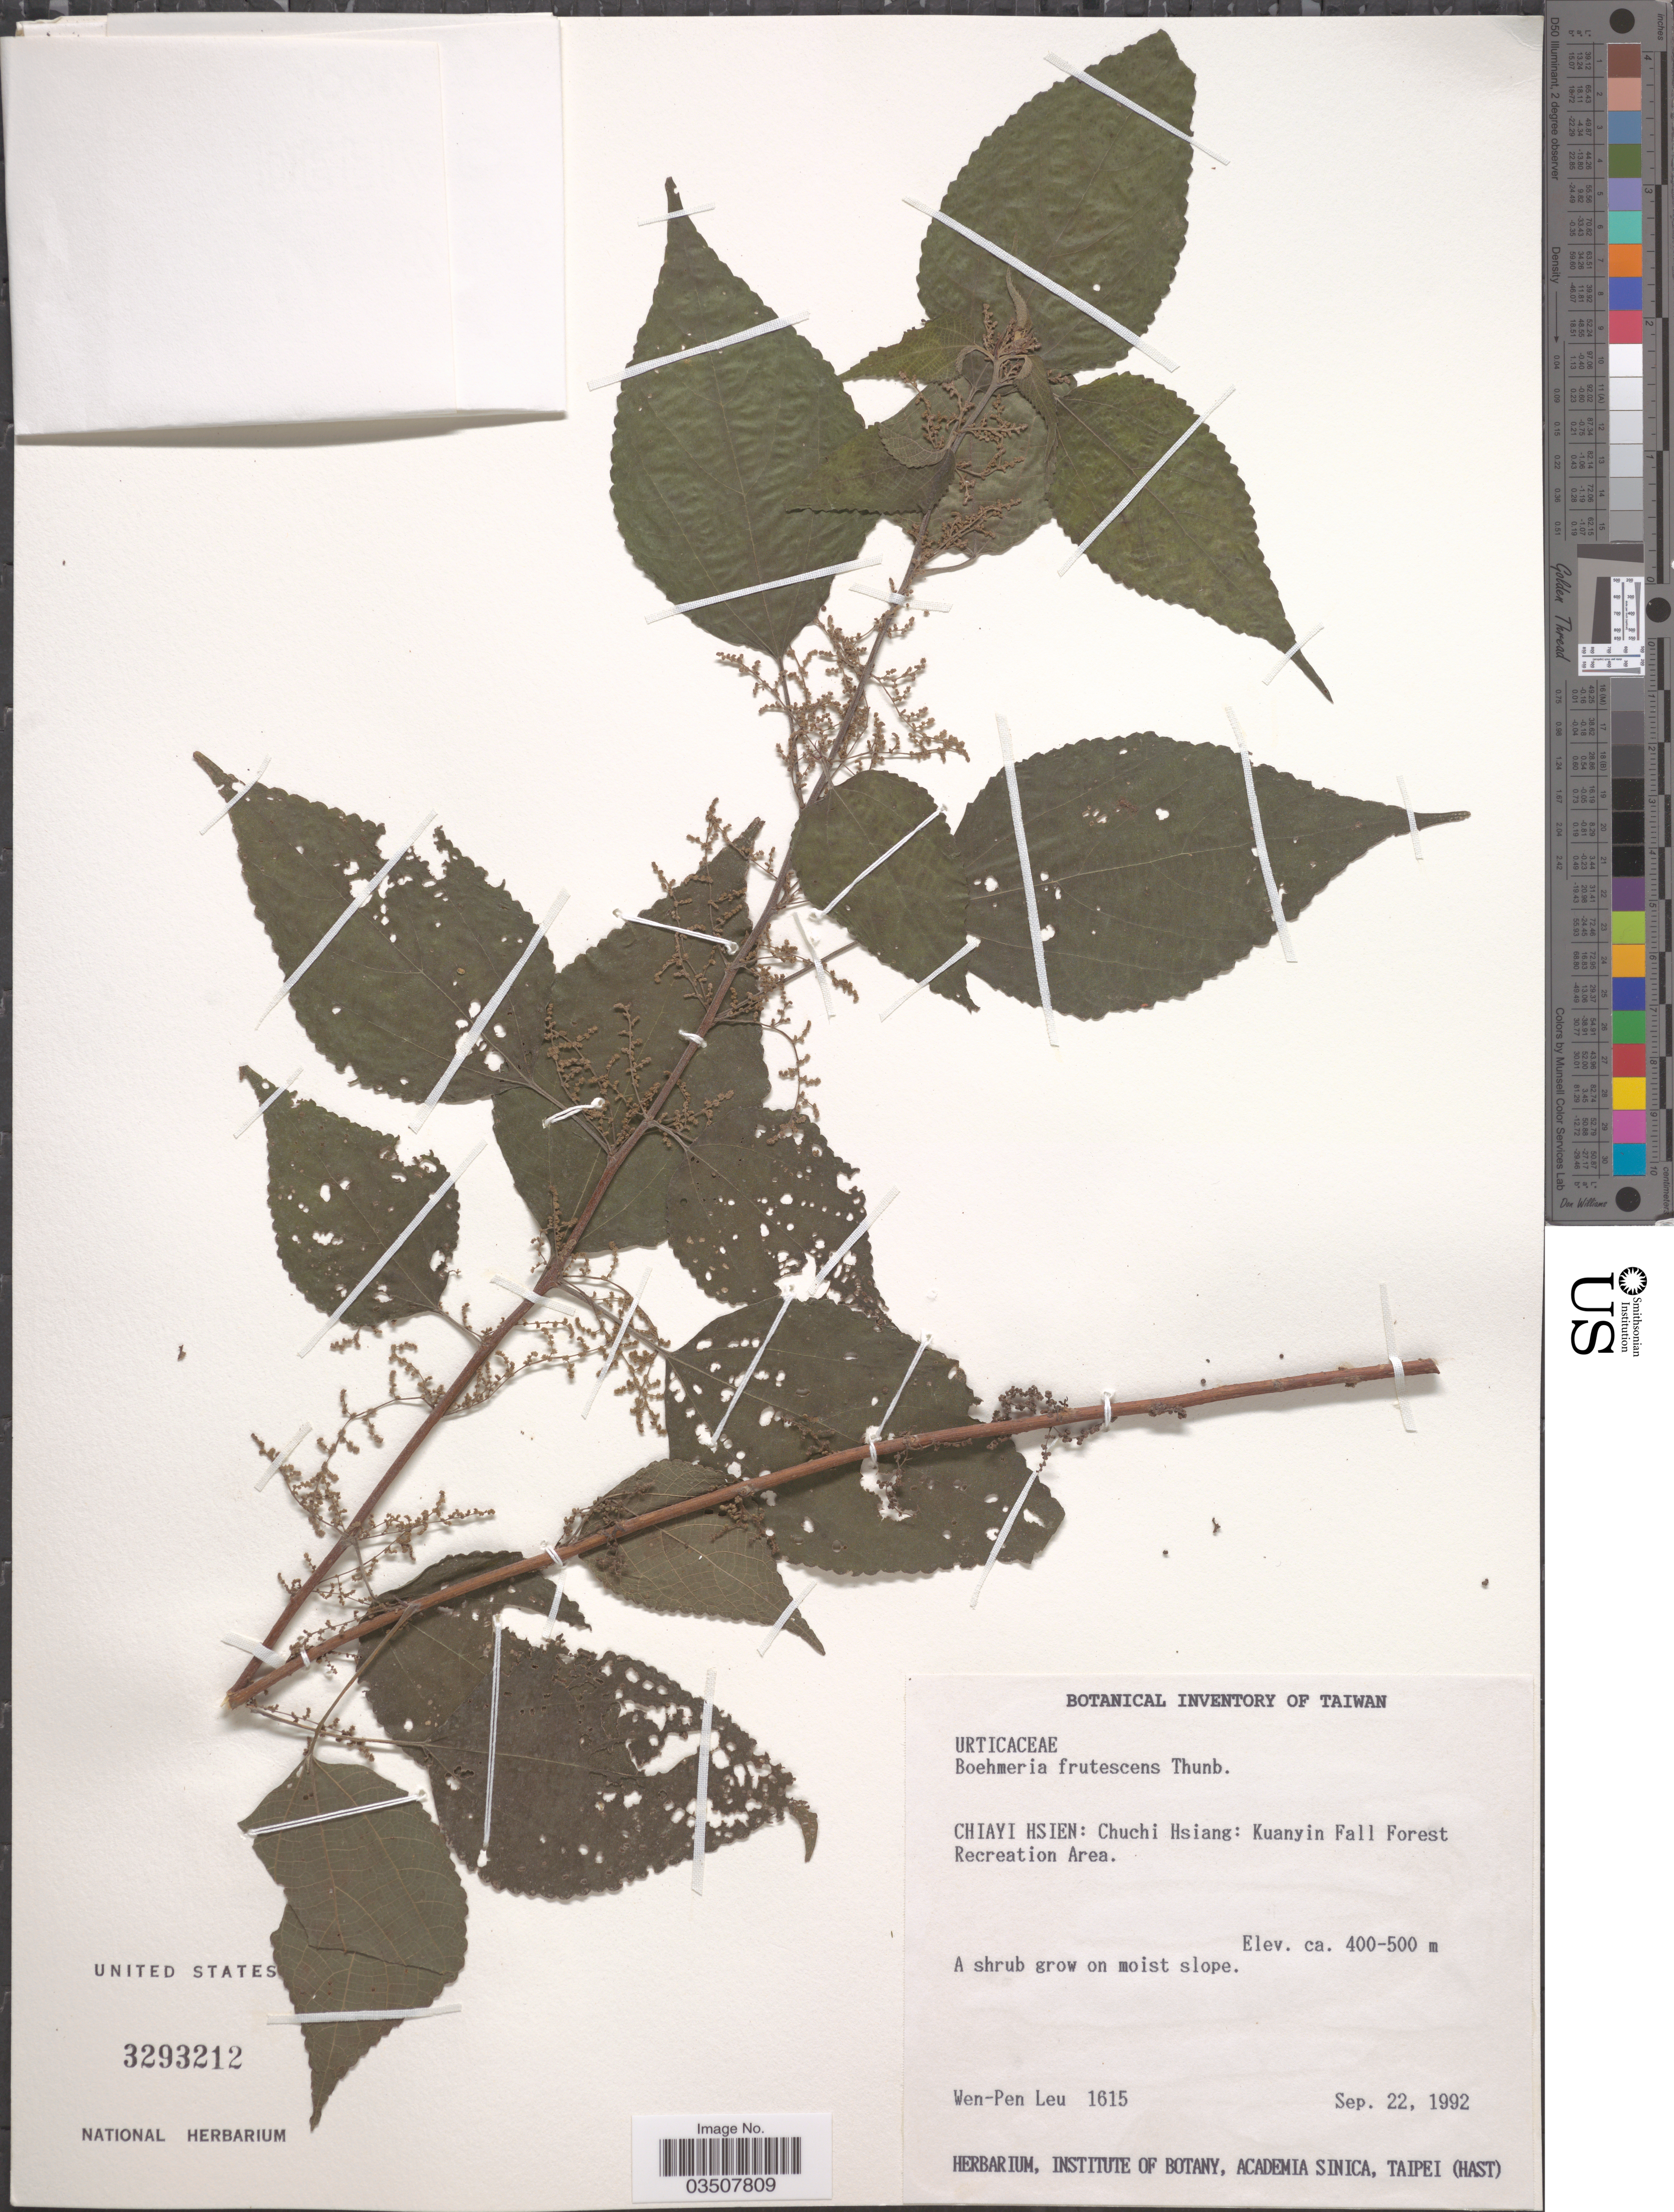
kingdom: Plantae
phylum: Tracheophyta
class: Magnoliopsida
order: Rosales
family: Urticaceae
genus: Boehmeria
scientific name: Boehmeria frutescens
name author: (Thunb.) Thunb.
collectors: W. Leu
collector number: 1615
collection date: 1992-09-22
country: Taiwan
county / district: Chiayi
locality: Chiayi Hsien: Chuchi Hsiang: Kuanyin Fall Forest Recreation Area.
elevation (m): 400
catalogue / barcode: US 3293212